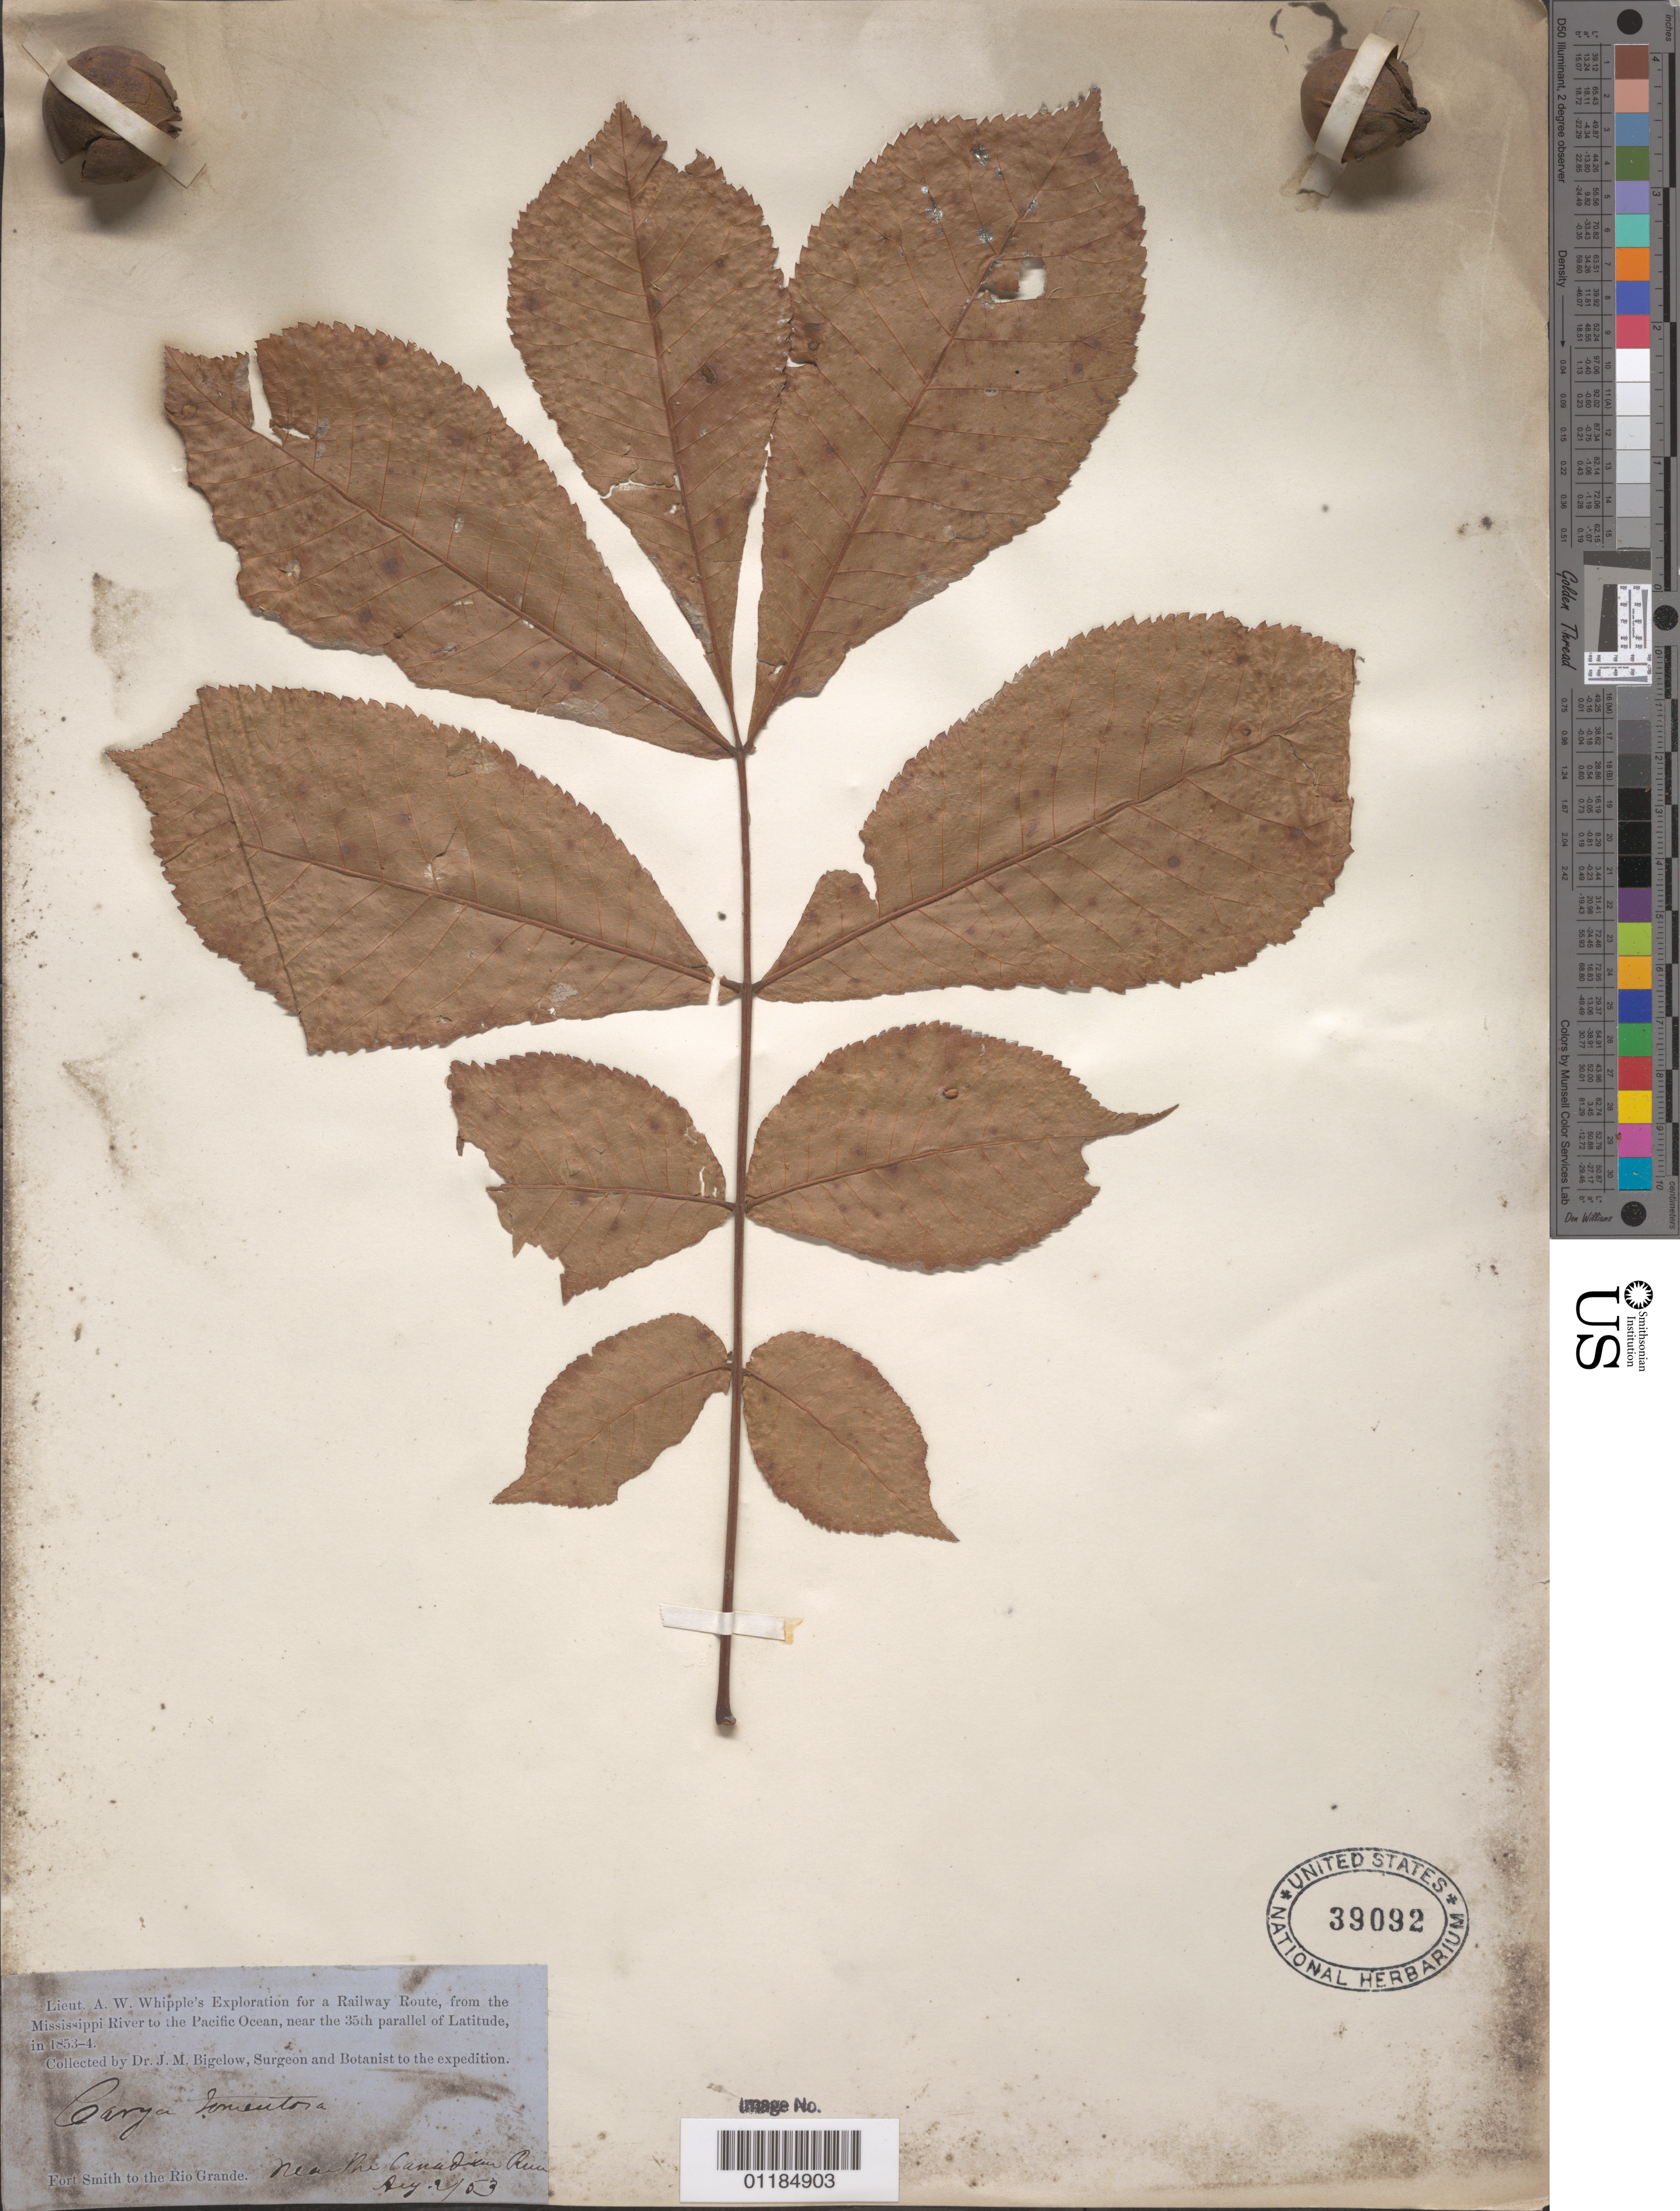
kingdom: Plantae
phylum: Tracheophyta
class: Magnoliopsida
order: Fagales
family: Juglandaceae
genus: Carya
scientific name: Carya tomentosa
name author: (Lam.) Nutt.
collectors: J. M. Bigelow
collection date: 1853-08-02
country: United States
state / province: Oklahoma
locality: Fort Smith to the Rio Grande, near the Canadian River.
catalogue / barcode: US 39092